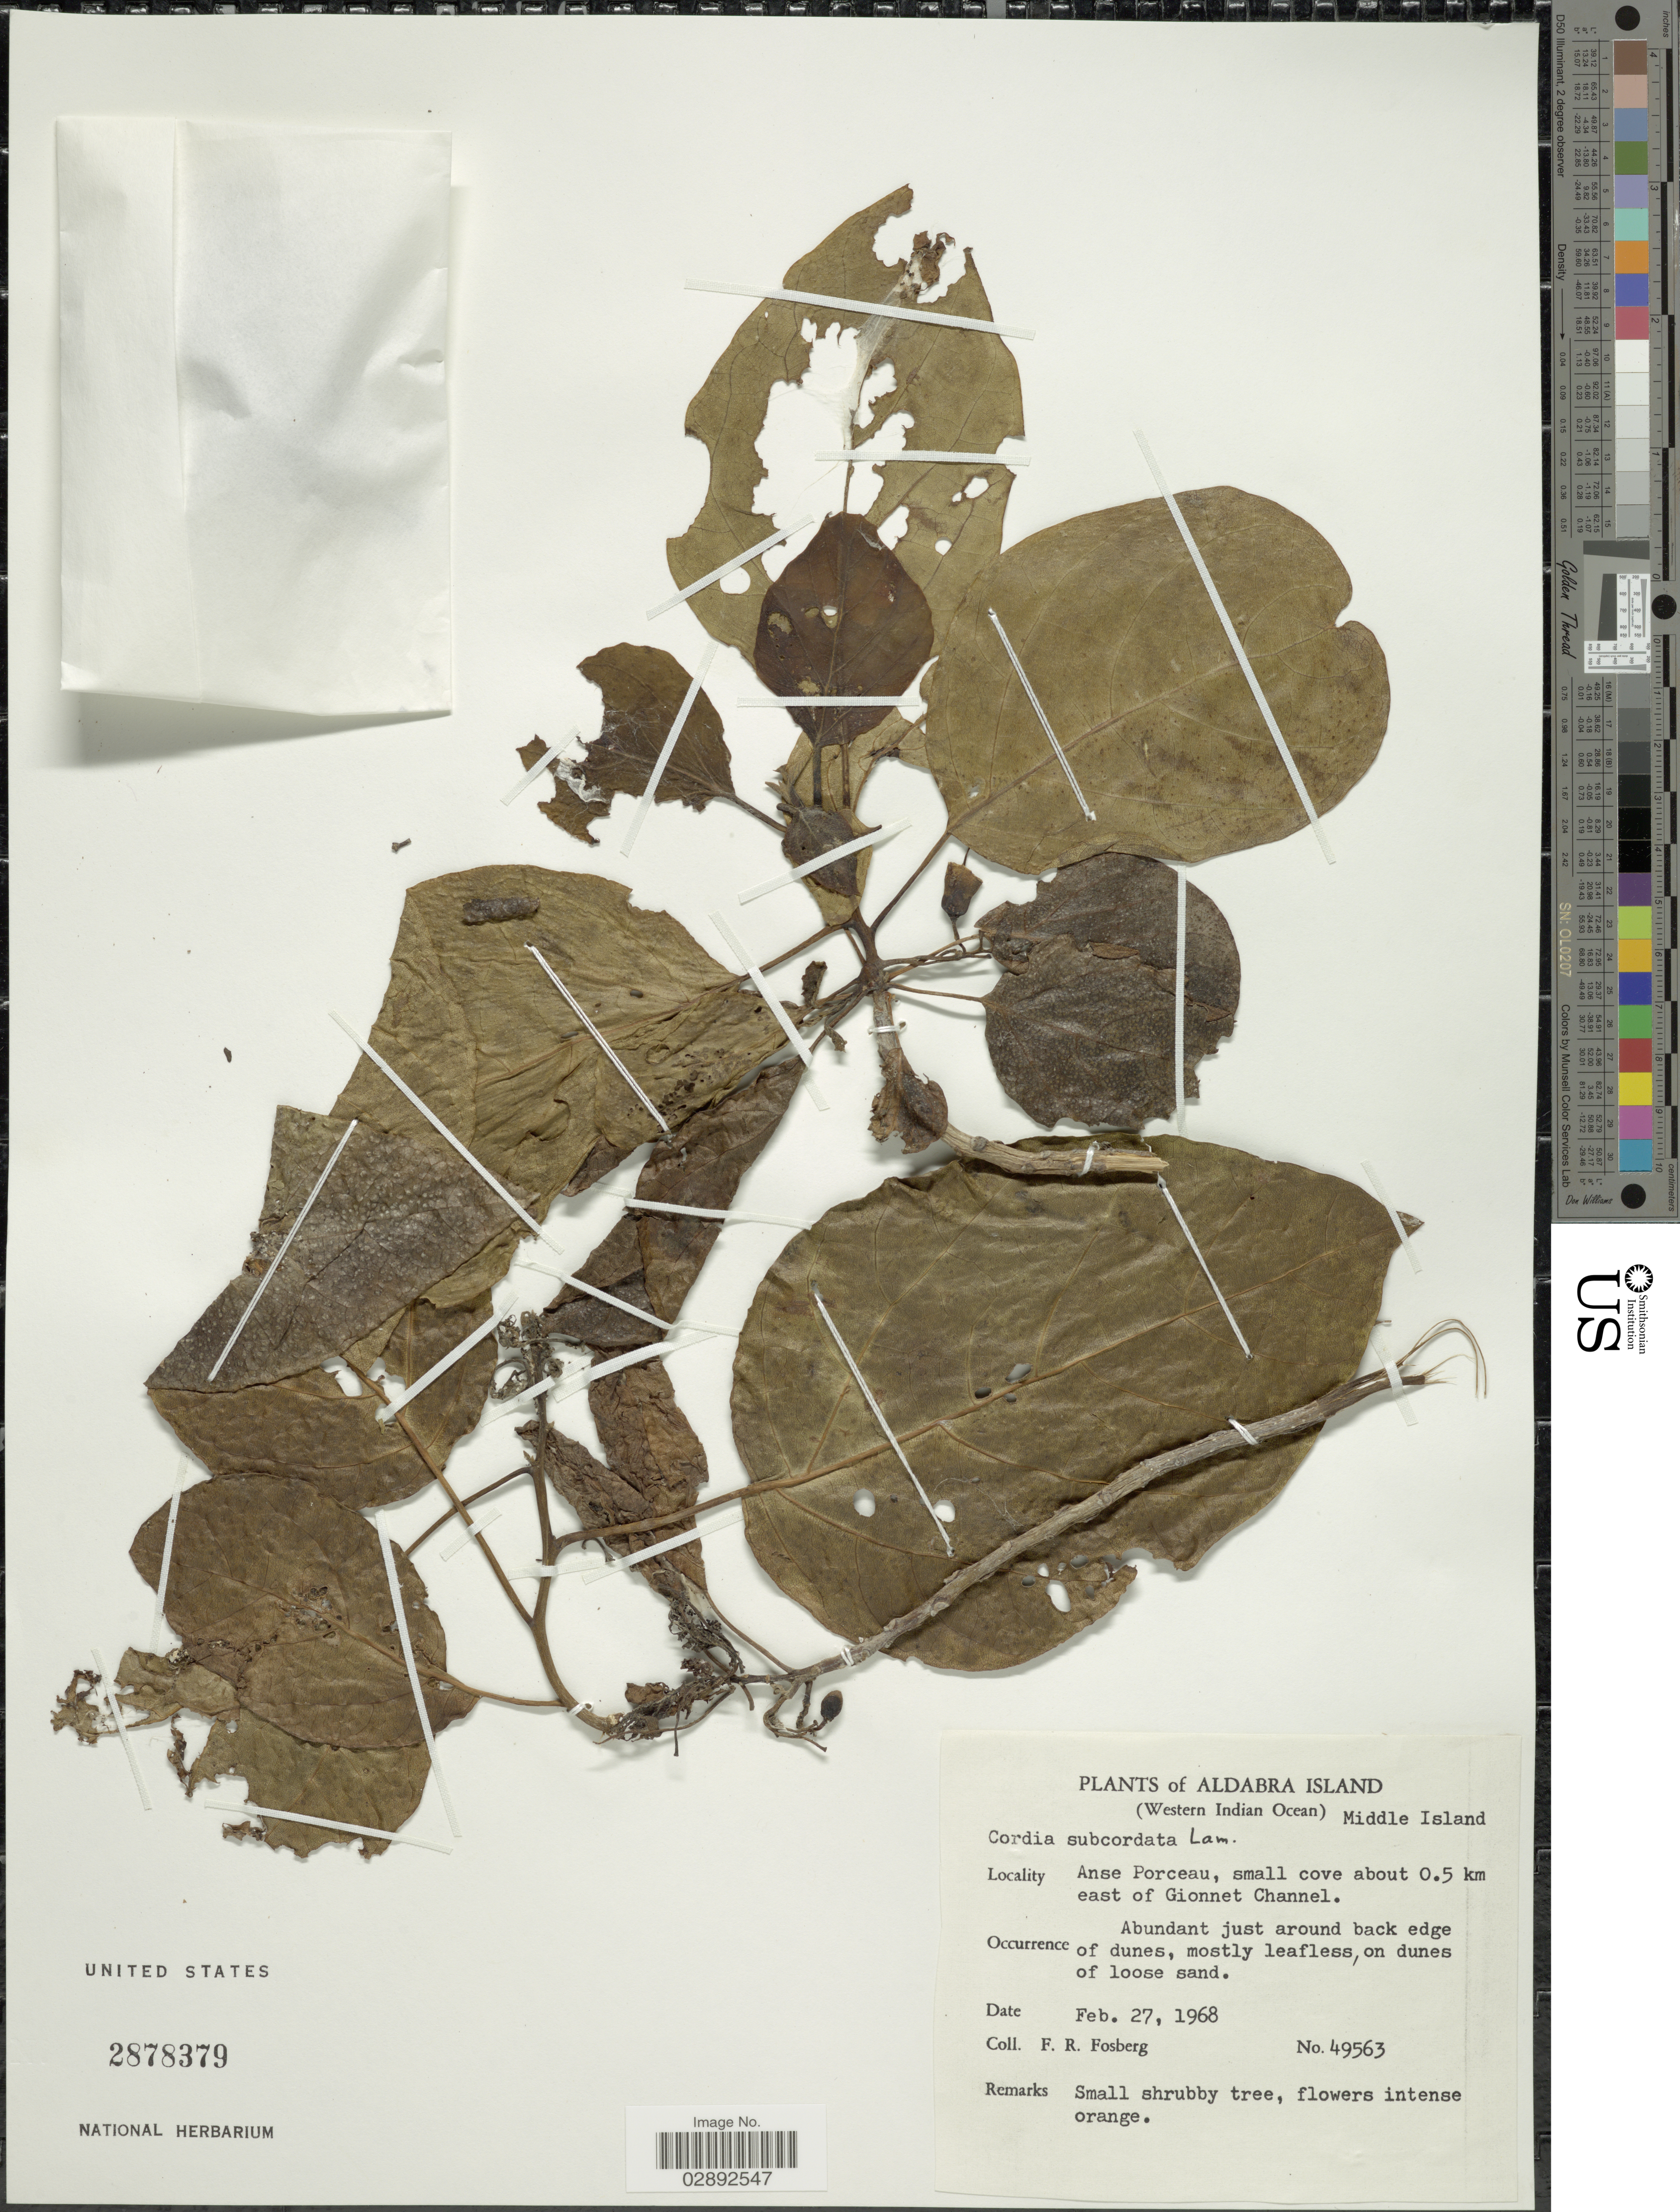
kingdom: Plantae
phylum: Tracheophyta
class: Magnoliopsida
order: Boraginales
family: Cordiaceae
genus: Cordia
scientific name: Cordia subcordata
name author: Lam.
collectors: F. R. Fosberg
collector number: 49563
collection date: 1968-02-27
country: Seychelles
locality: Aldabra Island (Western Indian Ocean) Middle Island. Anse Porceau, small cove about 0.5 km east of Gionnet Channel.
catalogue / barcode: US 2878379